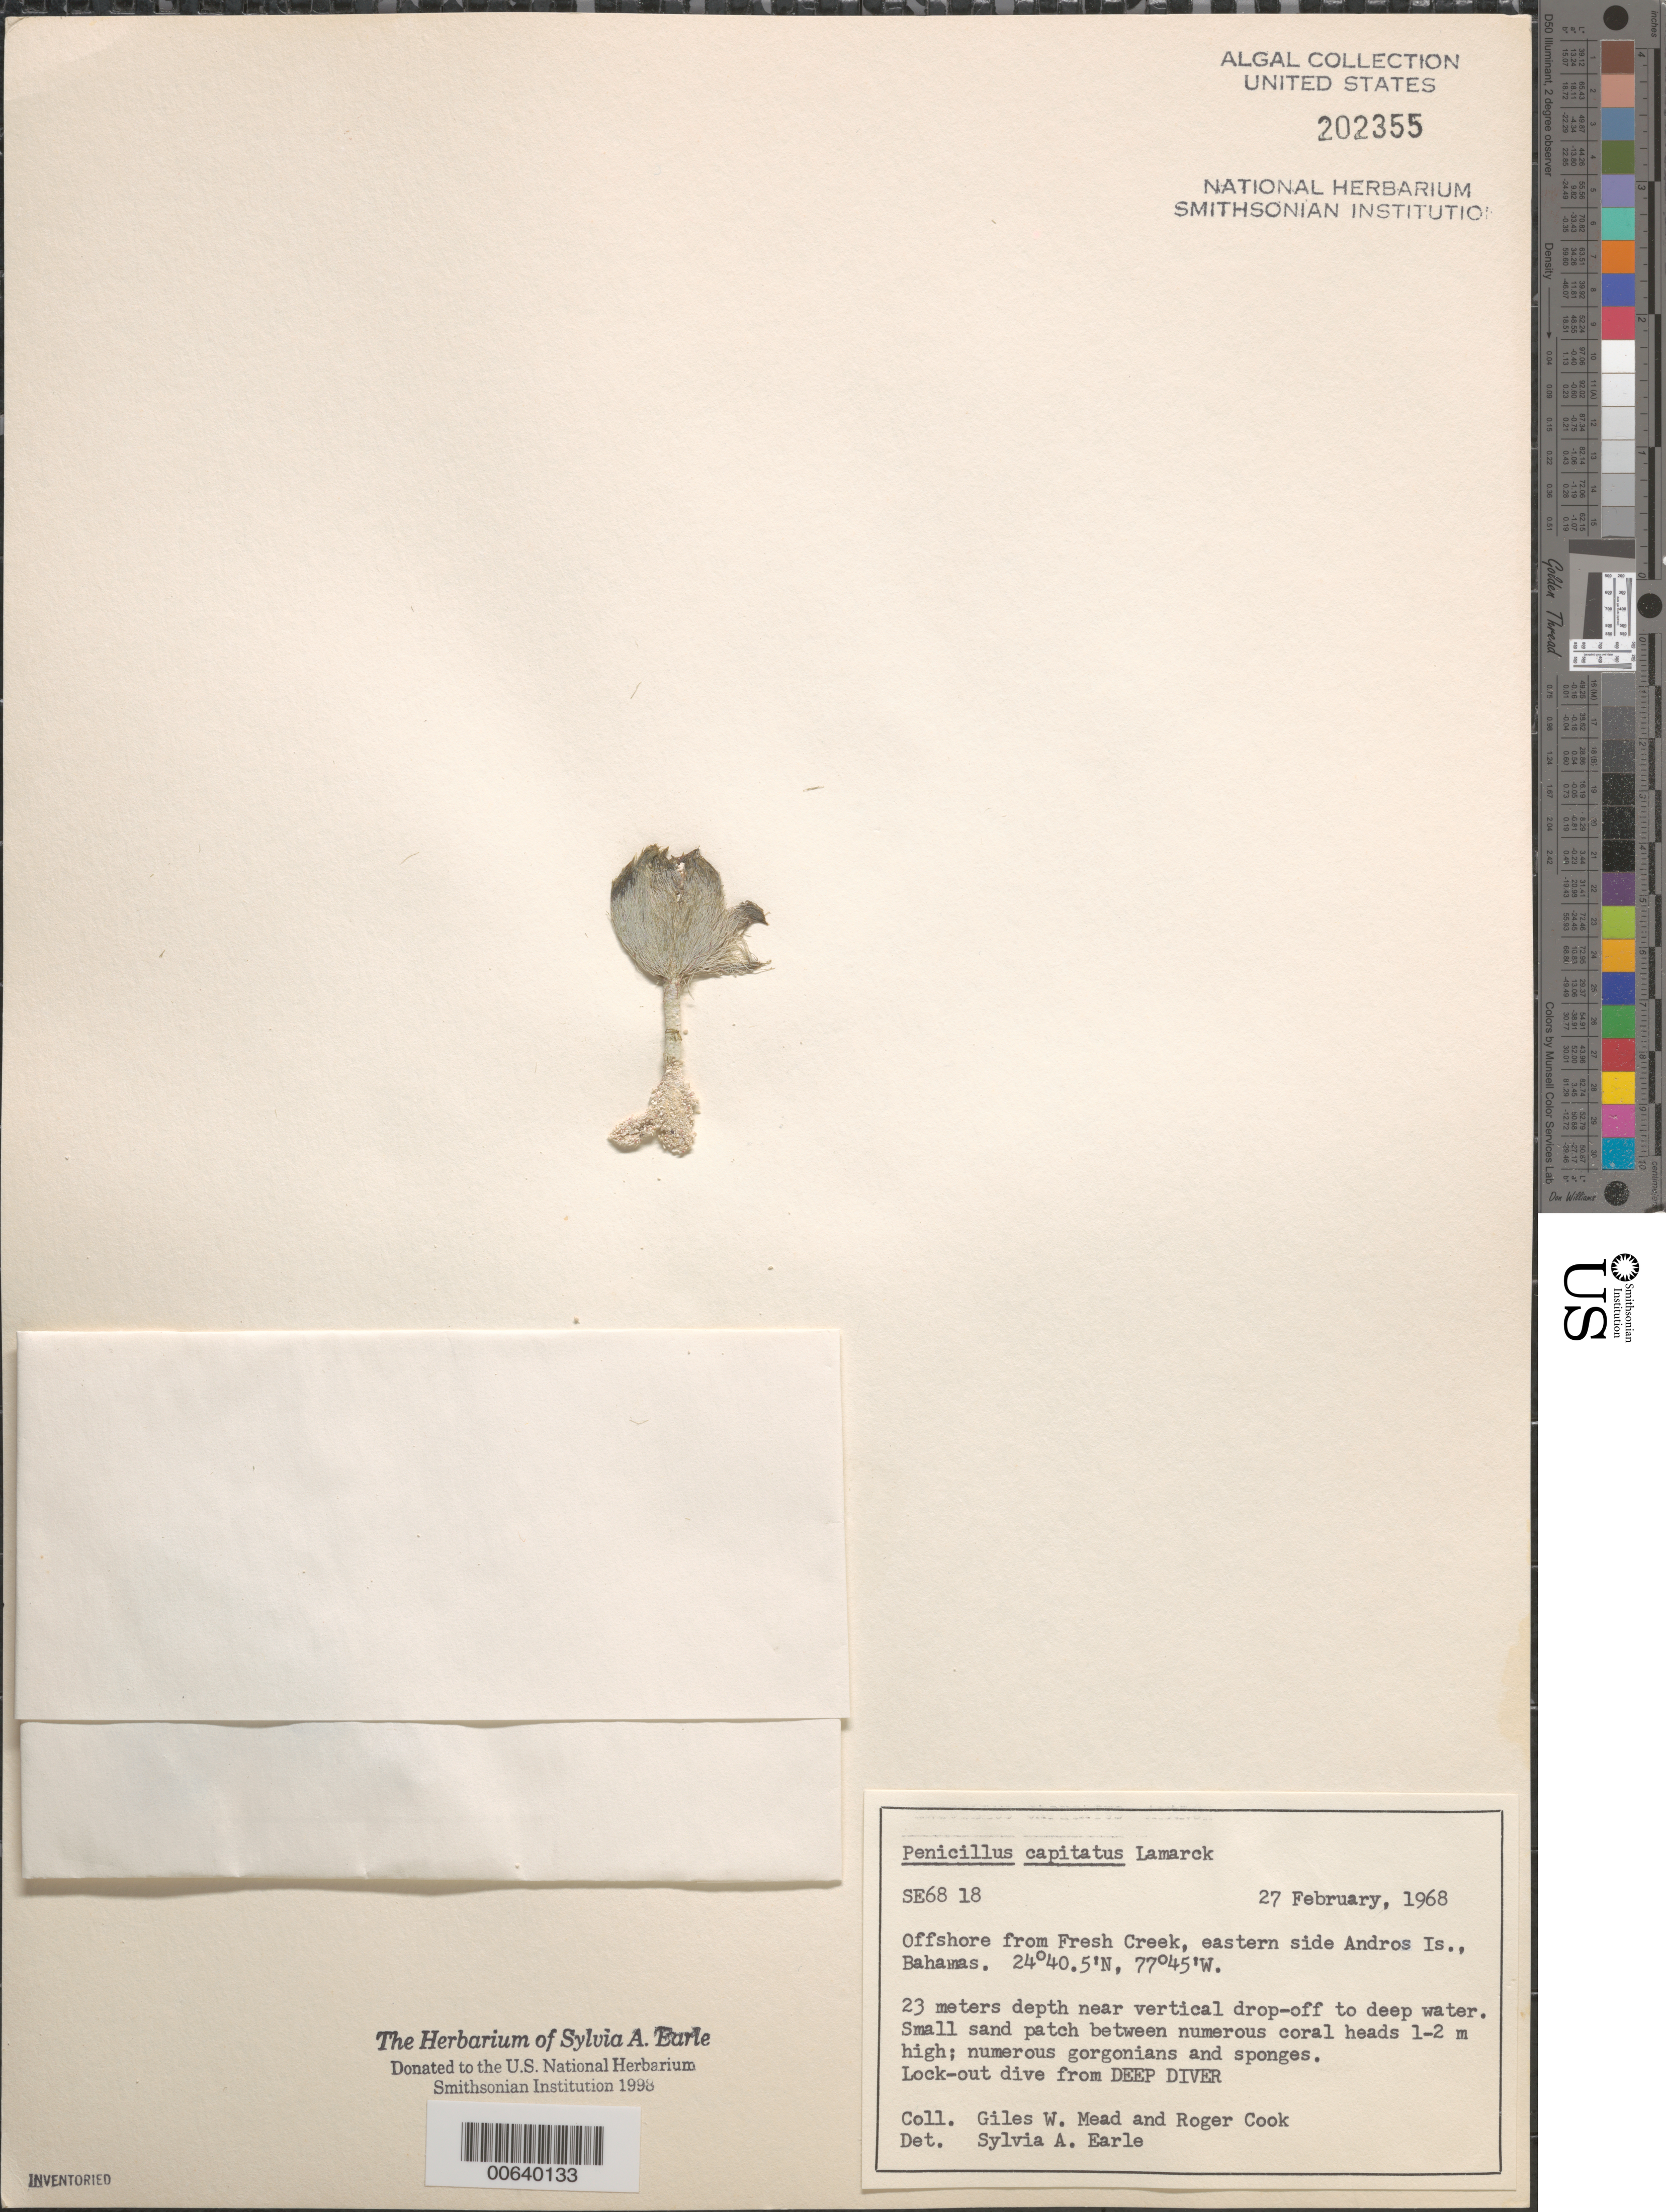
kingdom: Plantae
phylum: Chlorophyta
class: Ulvophyceae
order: Bryopsidales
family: Udoteaceae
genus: Penicillus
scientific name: Penicillus capitatus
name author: Lam.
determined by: Earle, S. A.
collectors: G. W. Mead & R. Cook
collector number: Se 6818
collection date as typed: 27 Feb 1968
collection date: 1968-02-27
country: Bahamas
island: Andros Island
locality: Off Fresh Creek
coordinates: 24 40.5' N, 77 45' W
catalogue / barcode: US 202355